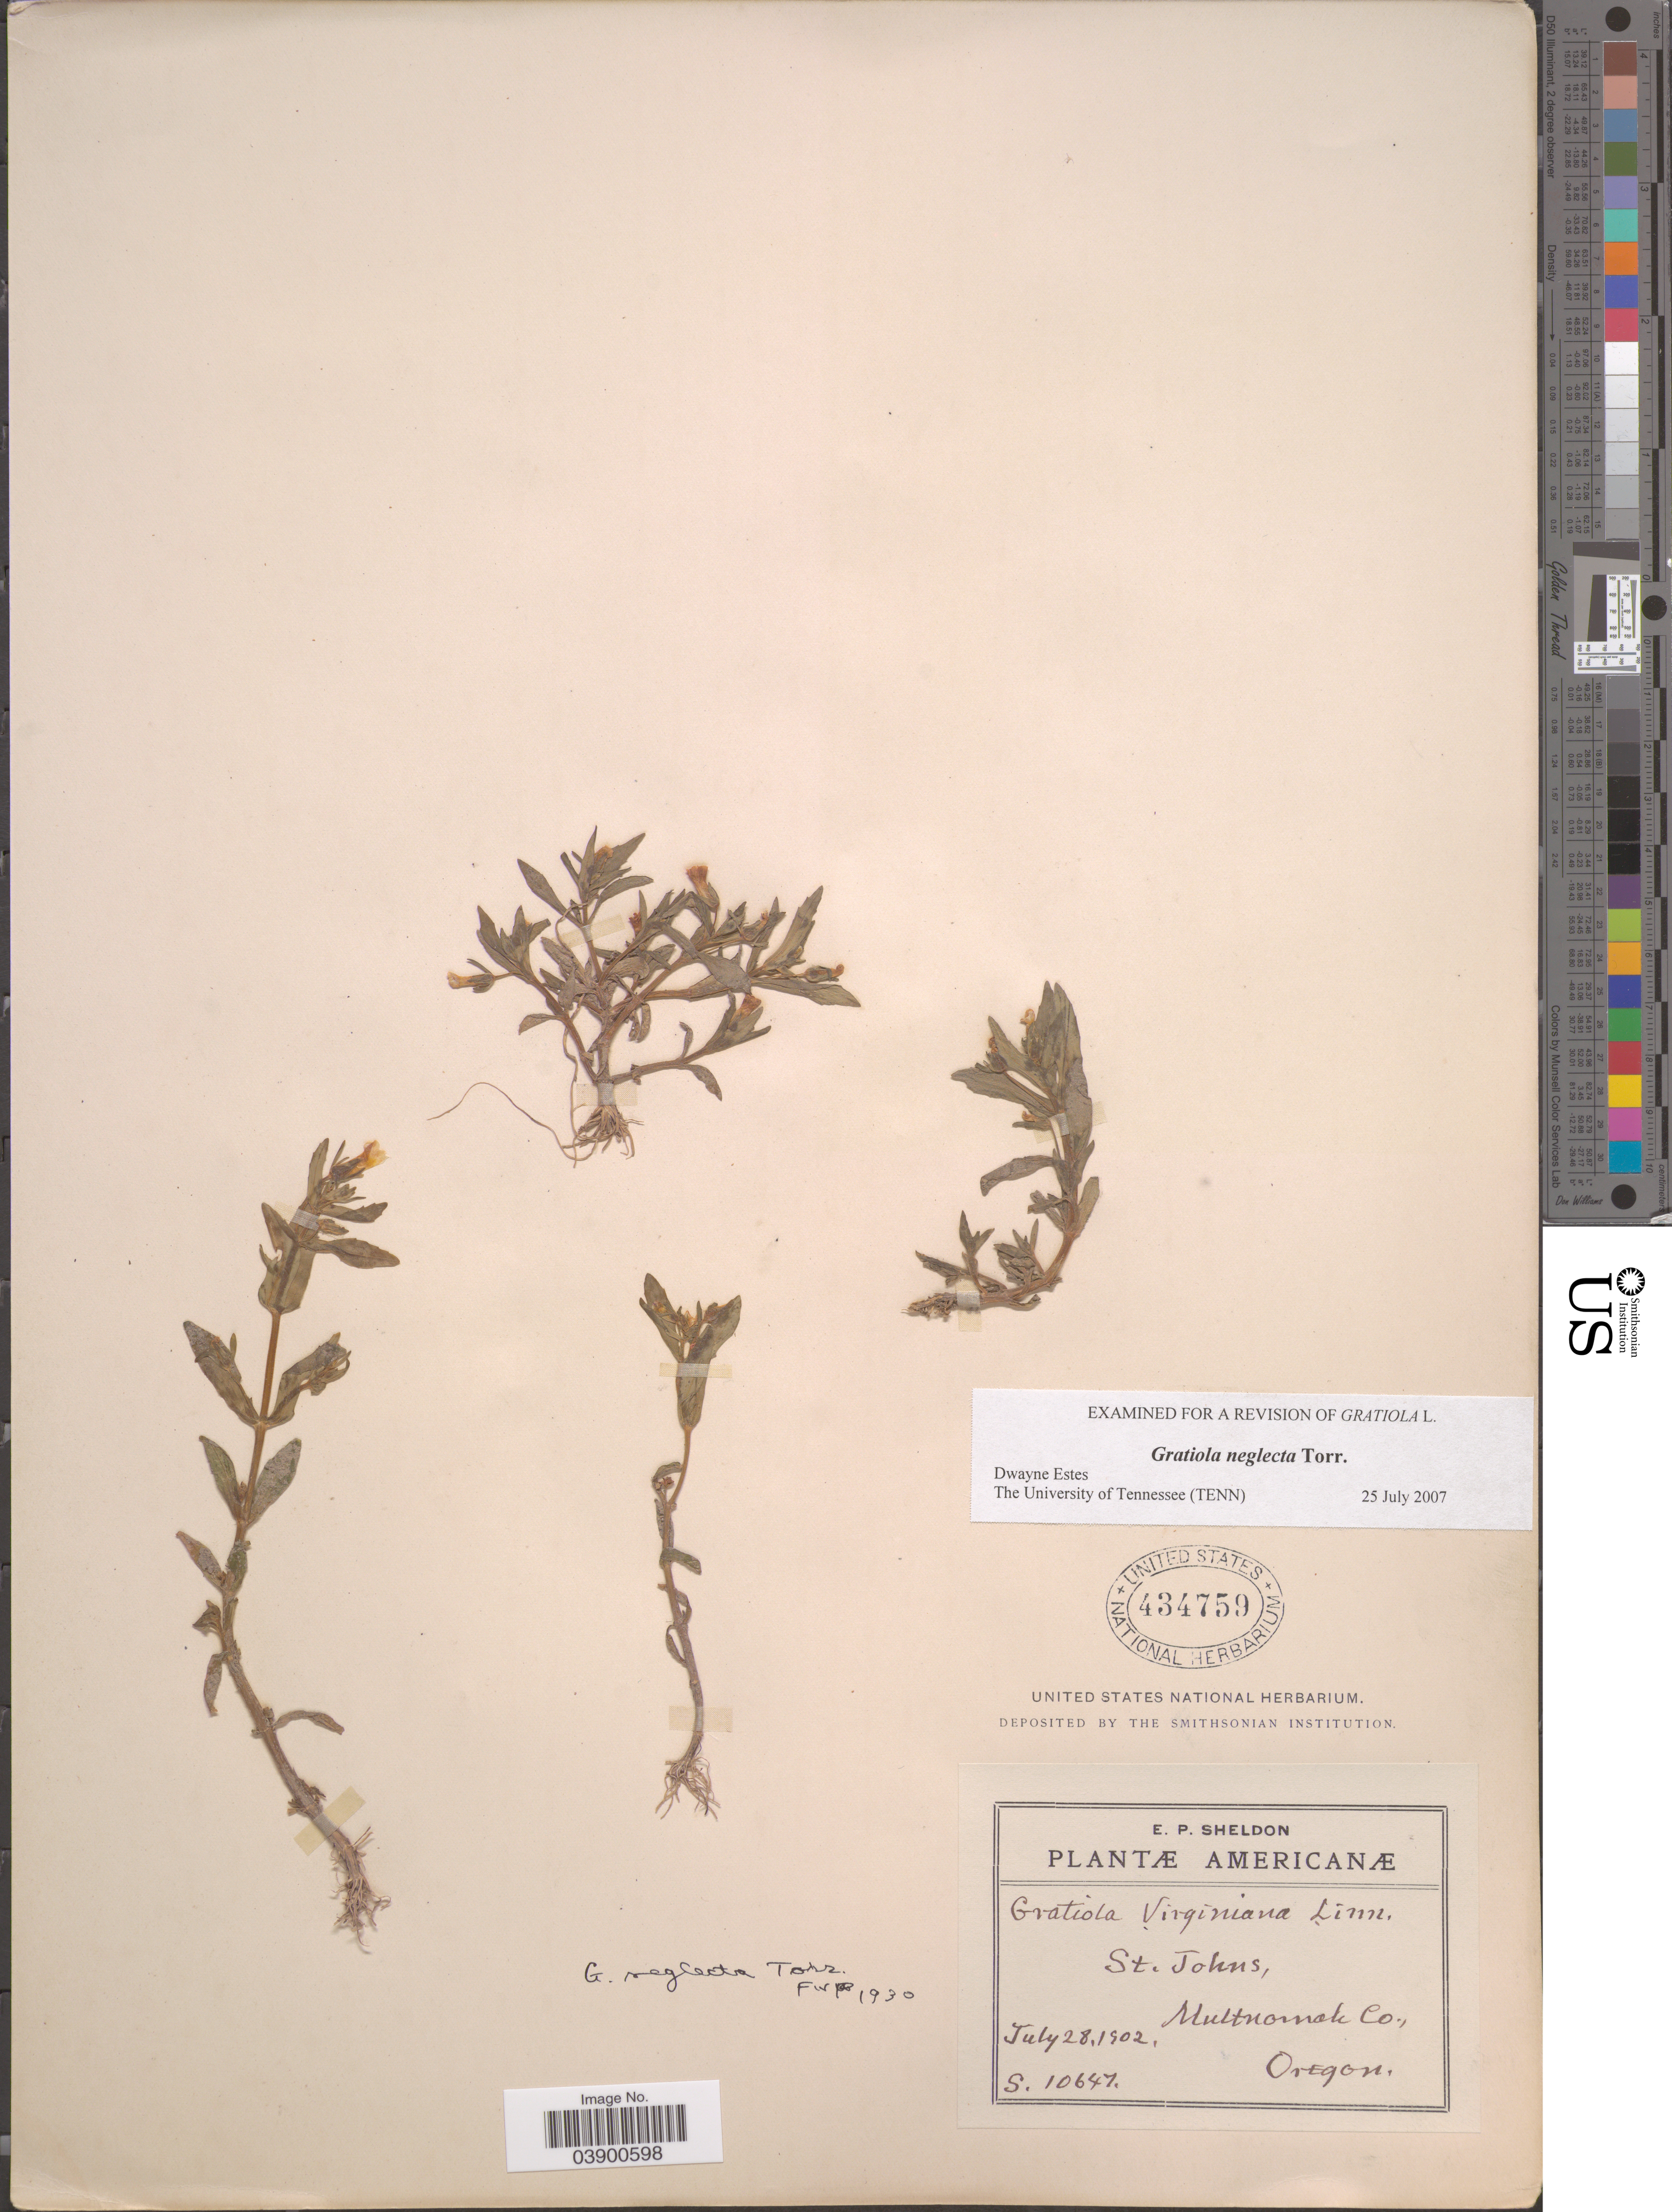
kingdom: Plantae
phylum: Tracheophyta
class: Magnoliopsida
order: Lamiales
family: Plantaginaceae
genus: Gratiola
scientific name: Gratiola neglecta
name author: Torr.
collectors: E. P. Sheldon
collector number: S.10647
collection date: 1902-07-28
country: United States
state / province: Oregon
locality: St. Johns, Multnomak Co.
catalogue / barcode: US 434759